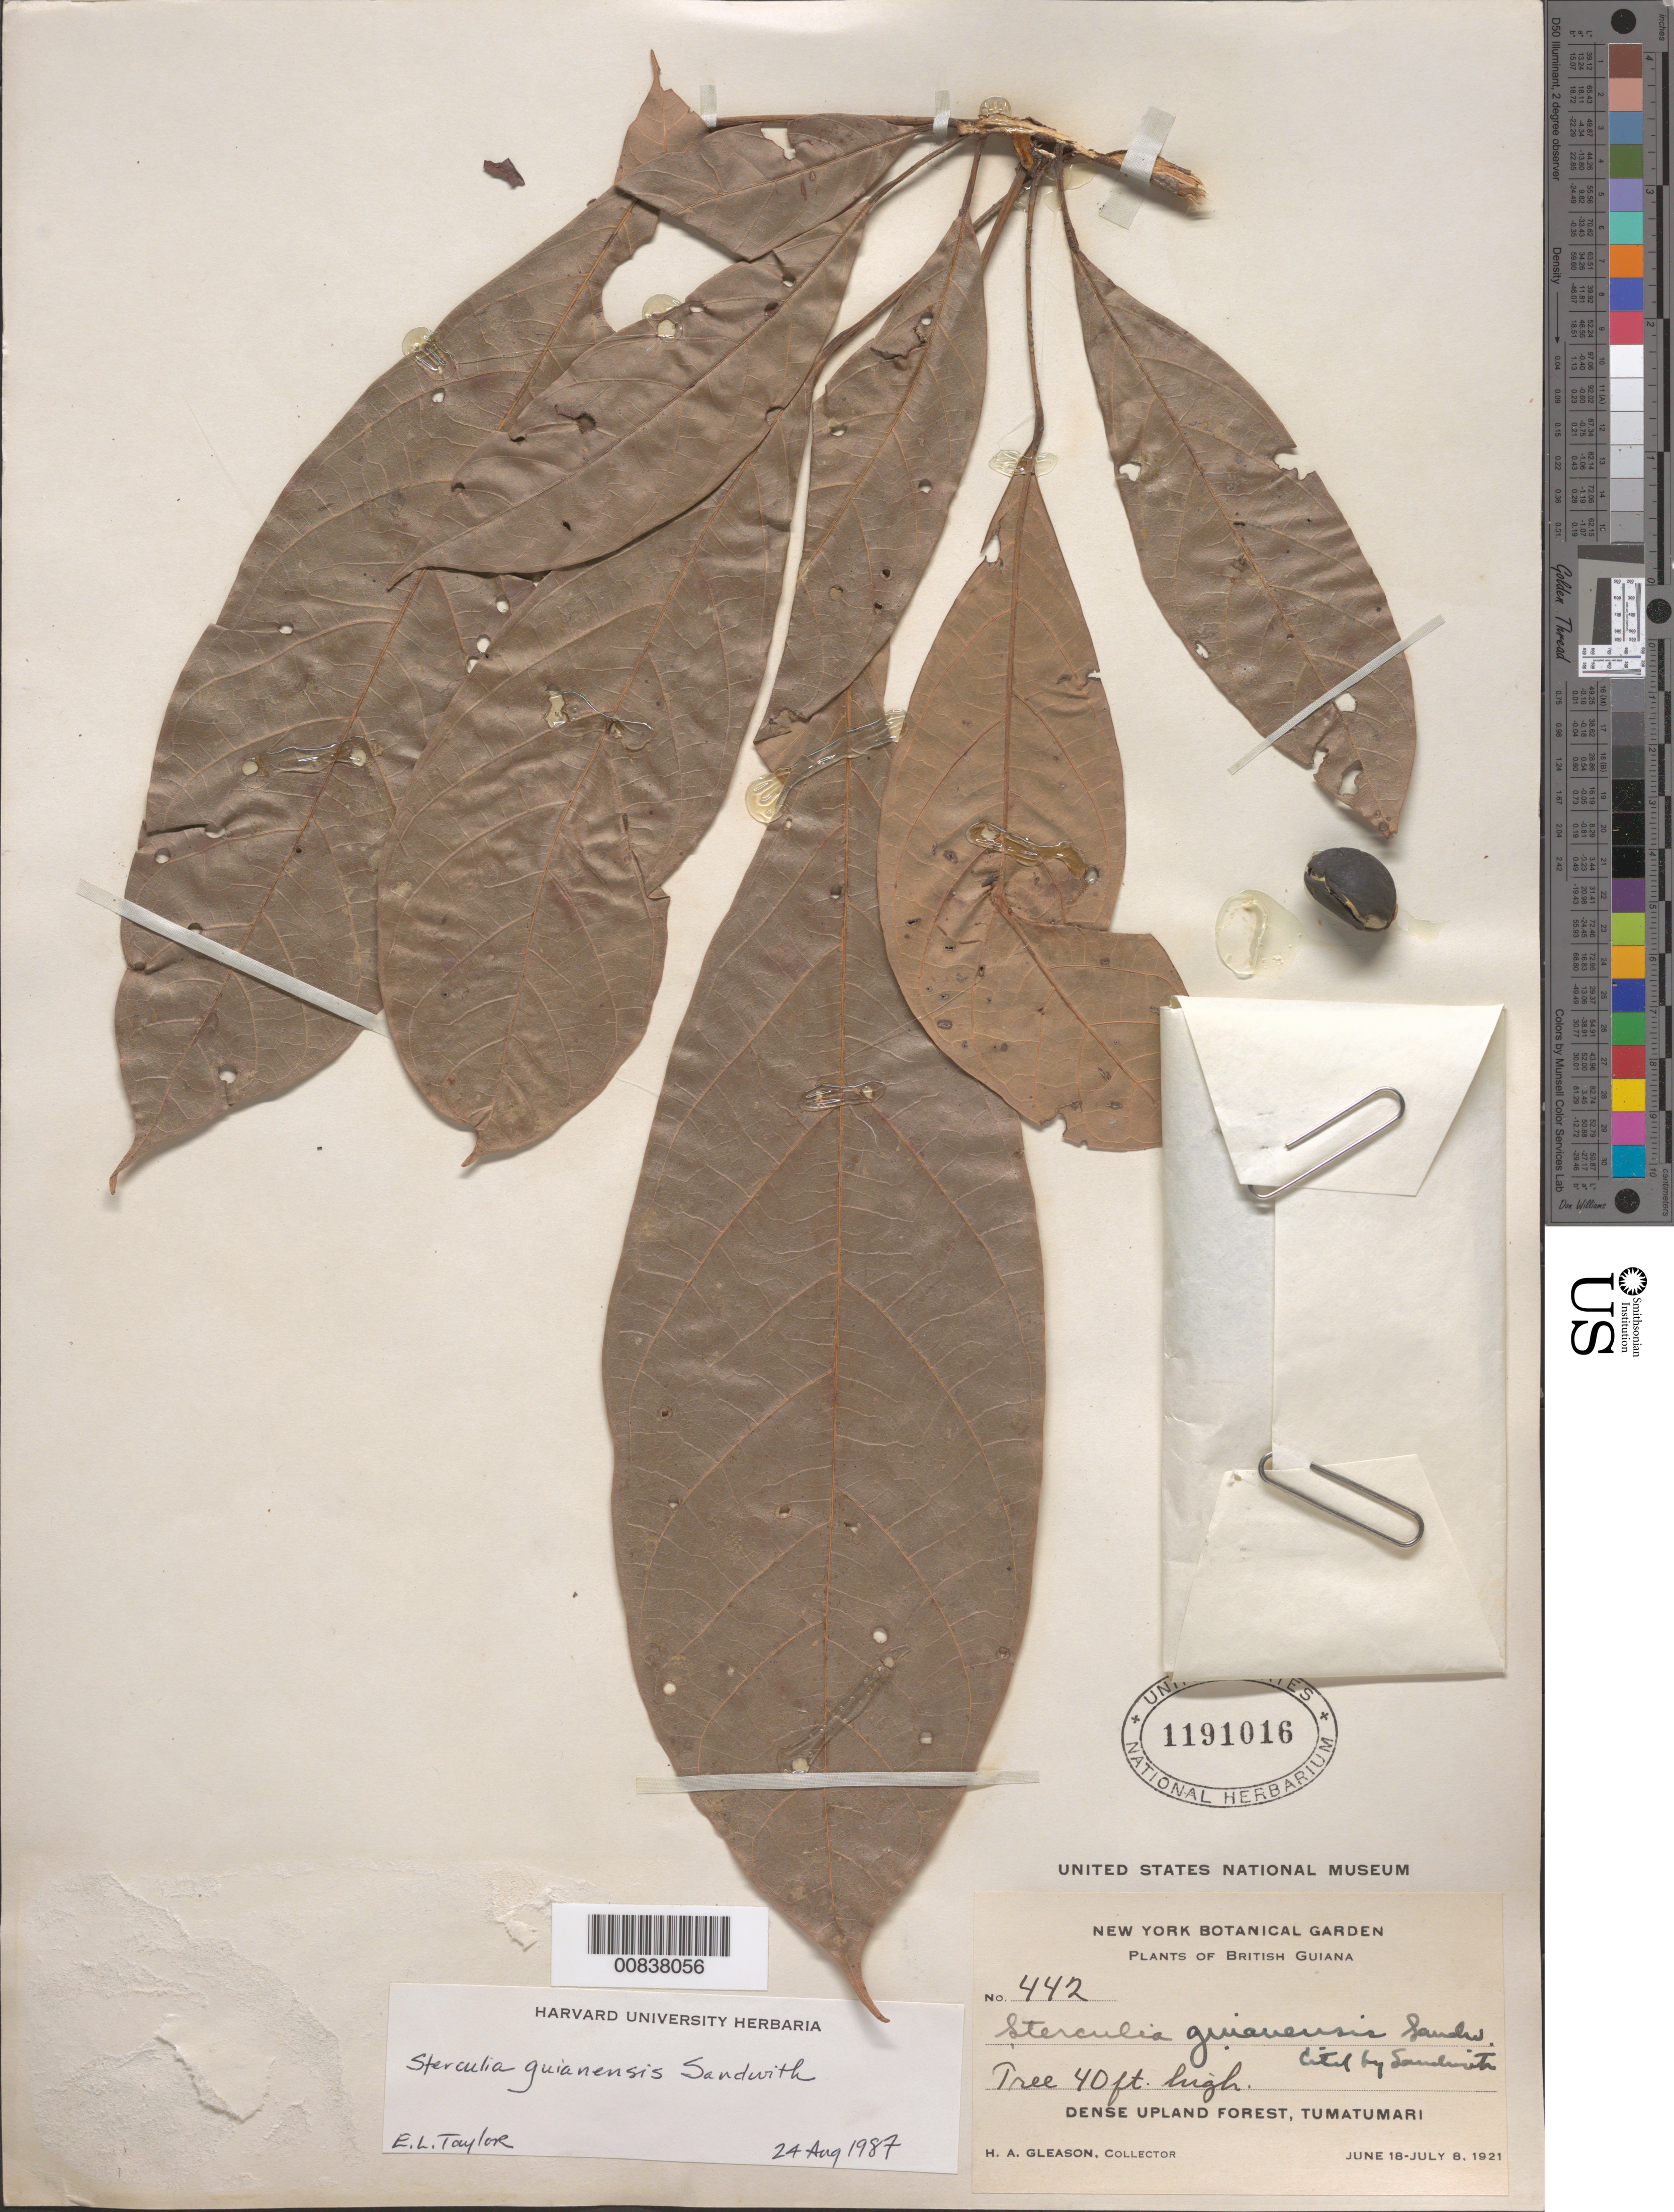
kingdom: Plantae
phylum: Tracheophyta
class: Magnoliopsida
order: Malvales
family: Malvaceae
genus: Sterculia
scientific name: Sterculia guianensis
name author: Sandwith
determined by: Taylor, E. L.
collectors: H. A. Gleason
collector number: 442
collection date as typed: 18-Jun-21 to 8-Jul-21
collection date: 1921-06-18/1921-07-08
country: Guyana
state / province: Potaro-Siparuni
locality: Tumatumari Village, Potaro R.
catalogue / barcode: US 1191016